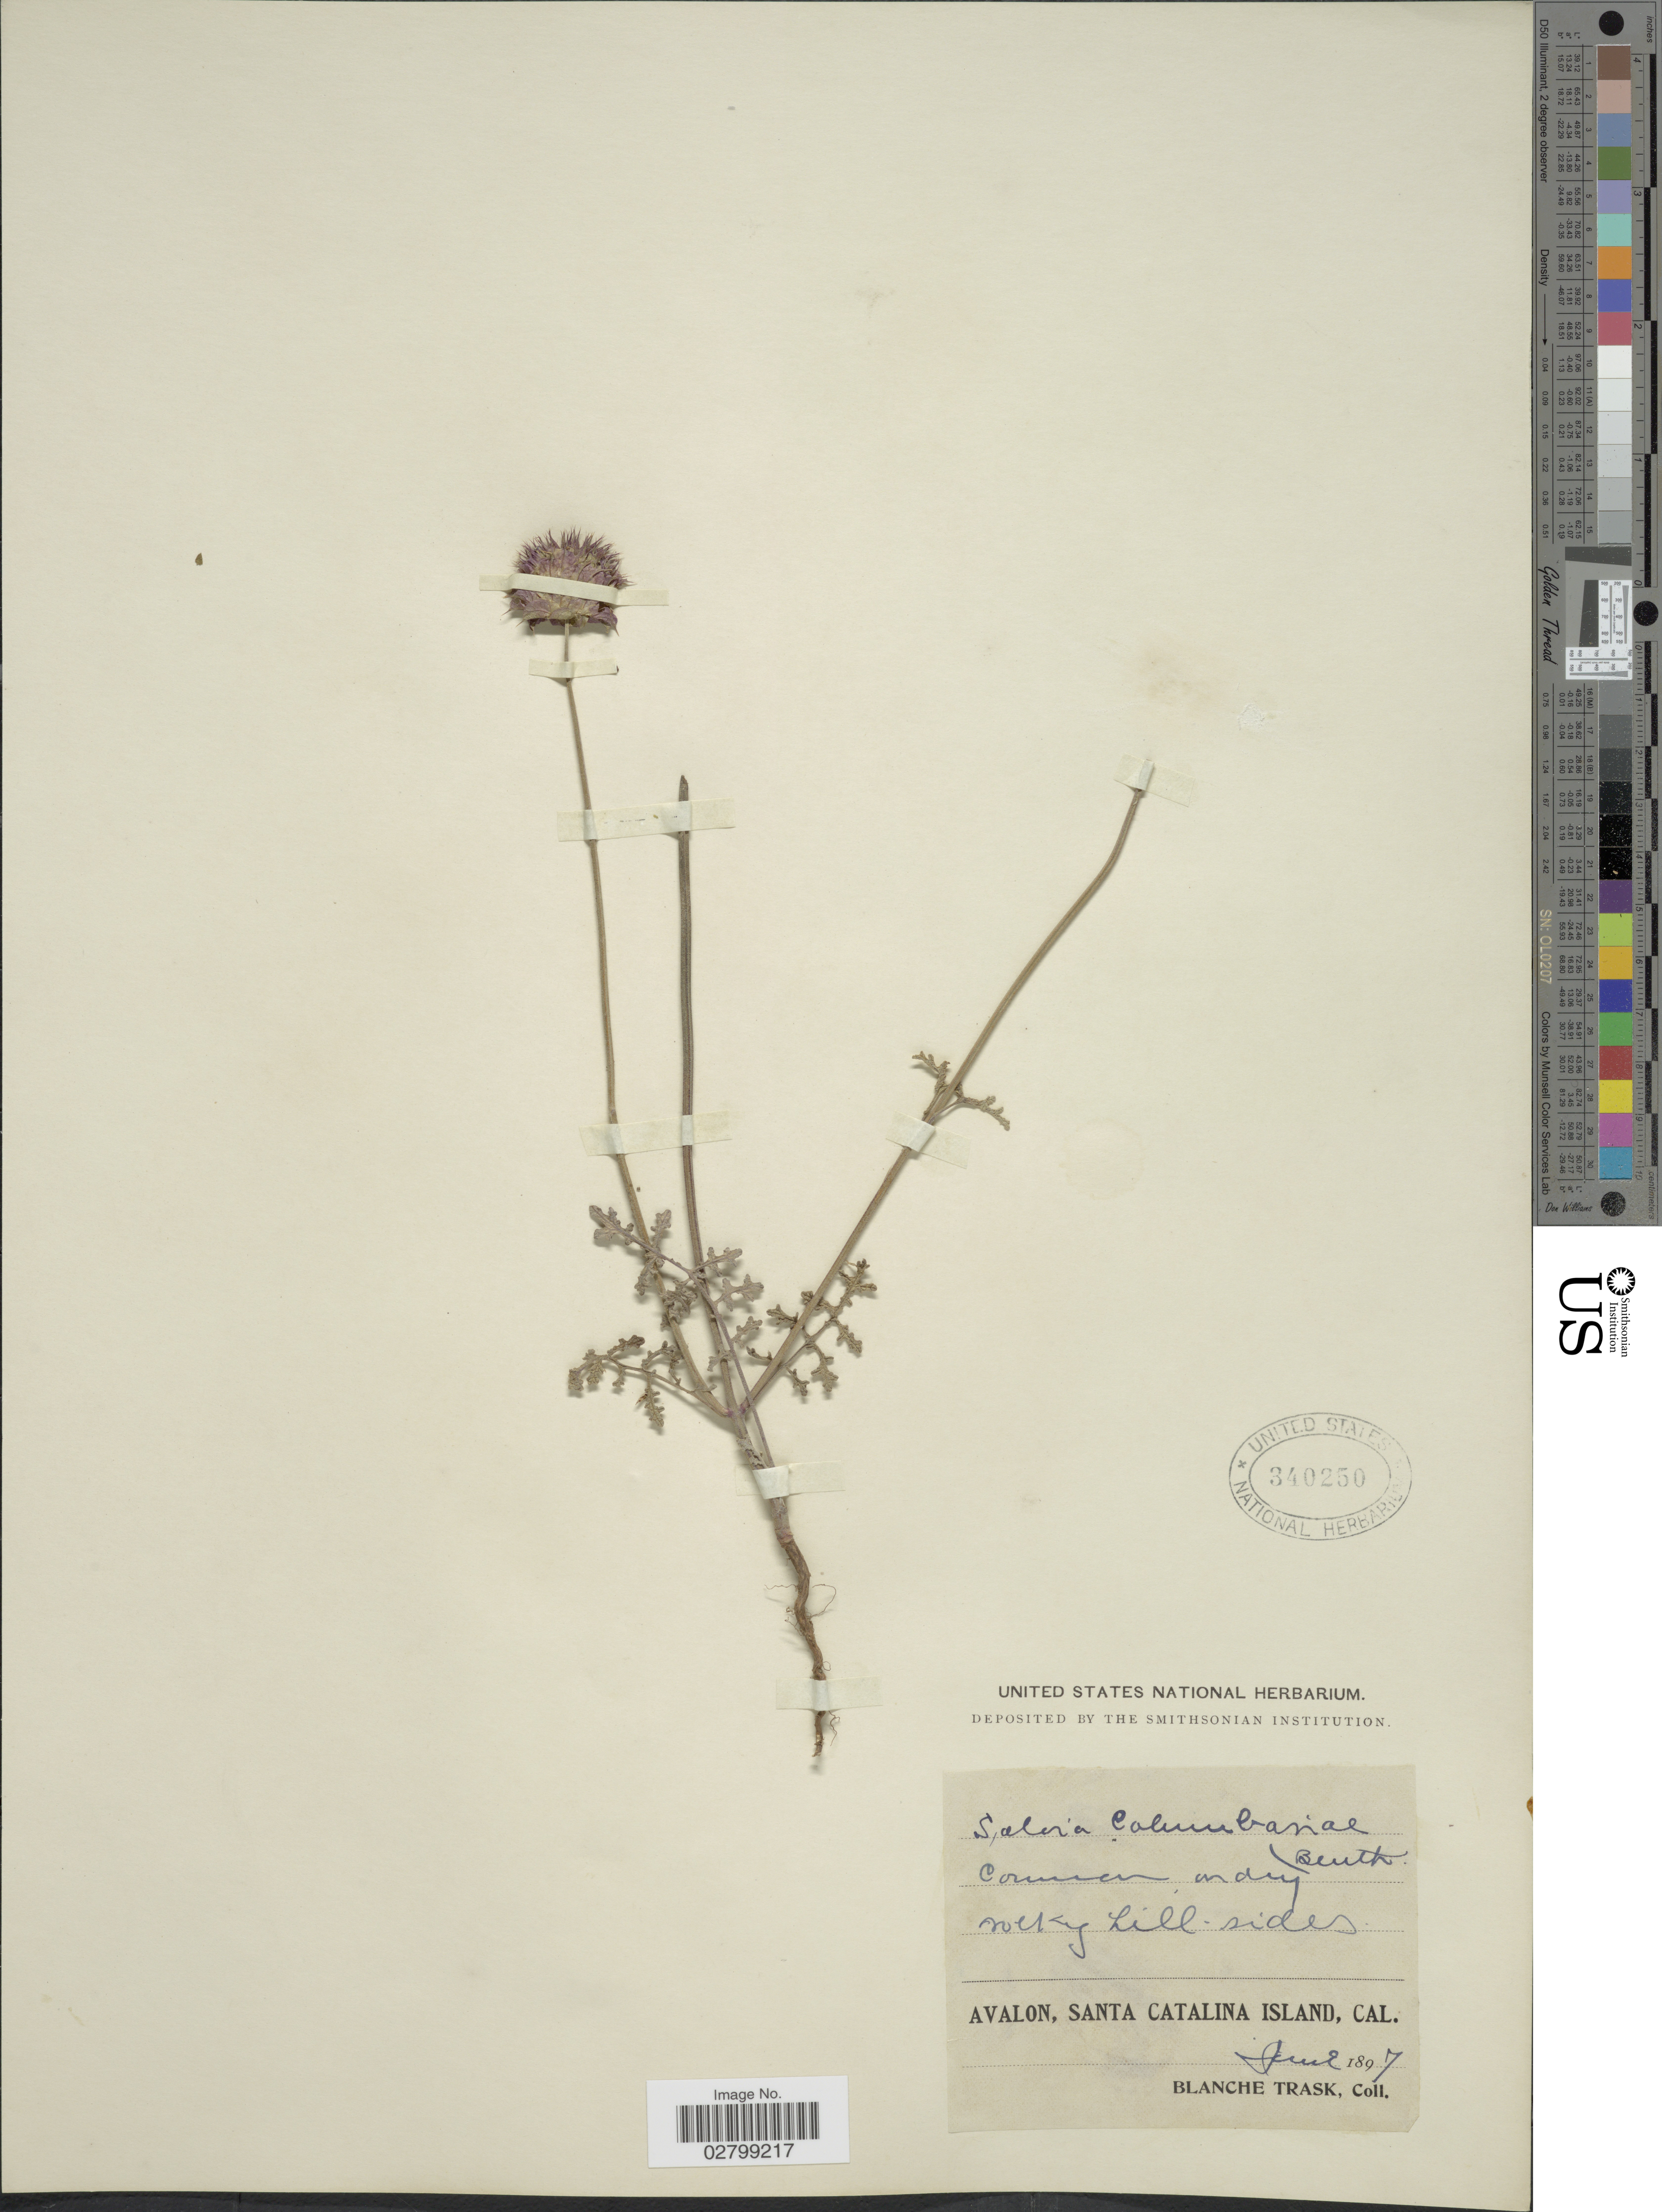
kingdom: Plantae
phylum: Tracheophyta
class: Magnoliopsida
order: Lamiales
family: Lamiaceae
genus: Salvia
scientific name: Salvia columbariae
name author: Benth.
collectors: B. Trask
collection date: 1897-06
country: United States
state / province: California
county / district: Los Angeles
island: Santa Catalina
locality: Avalon, Santa Catalina Island.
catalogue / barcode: US 340250